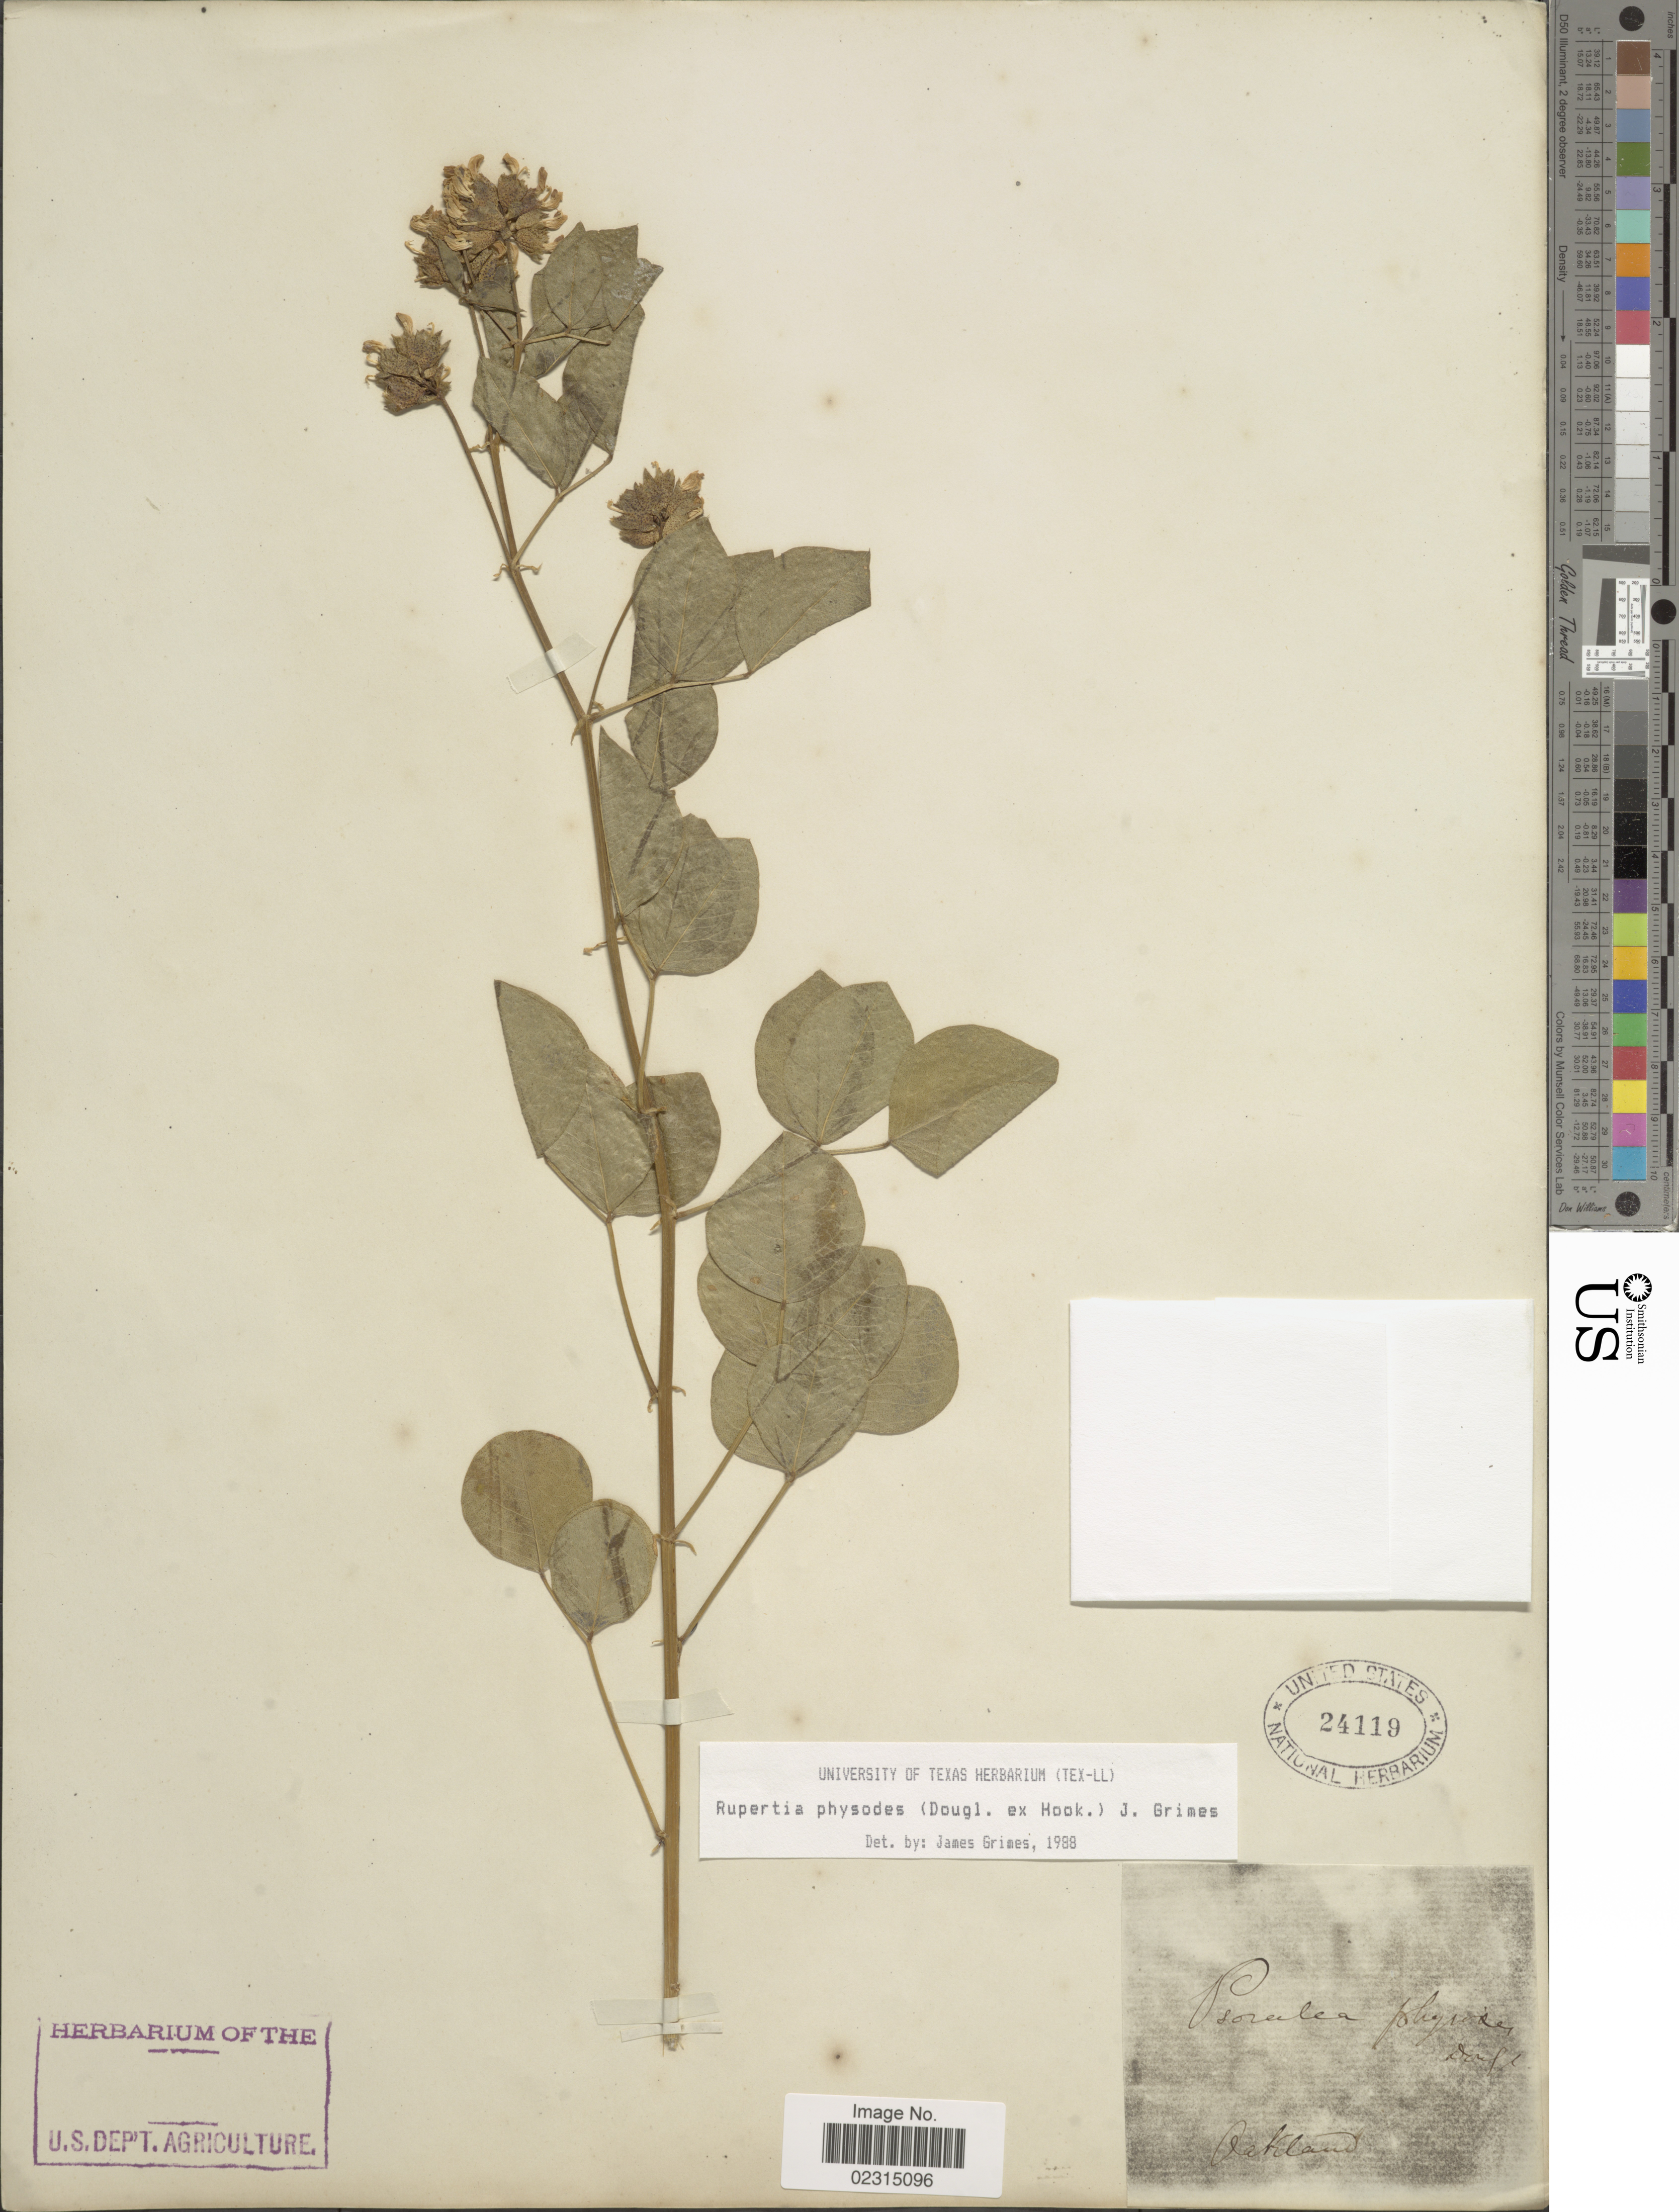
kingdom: Plantae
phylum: Tracheophyta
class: Magnoliopsida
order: Fabales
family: Fabaceae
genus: Rupertia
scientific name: Rupertia physodes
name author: (Douglas) J.W. Grimes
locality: Oakland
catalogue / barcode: US 24119